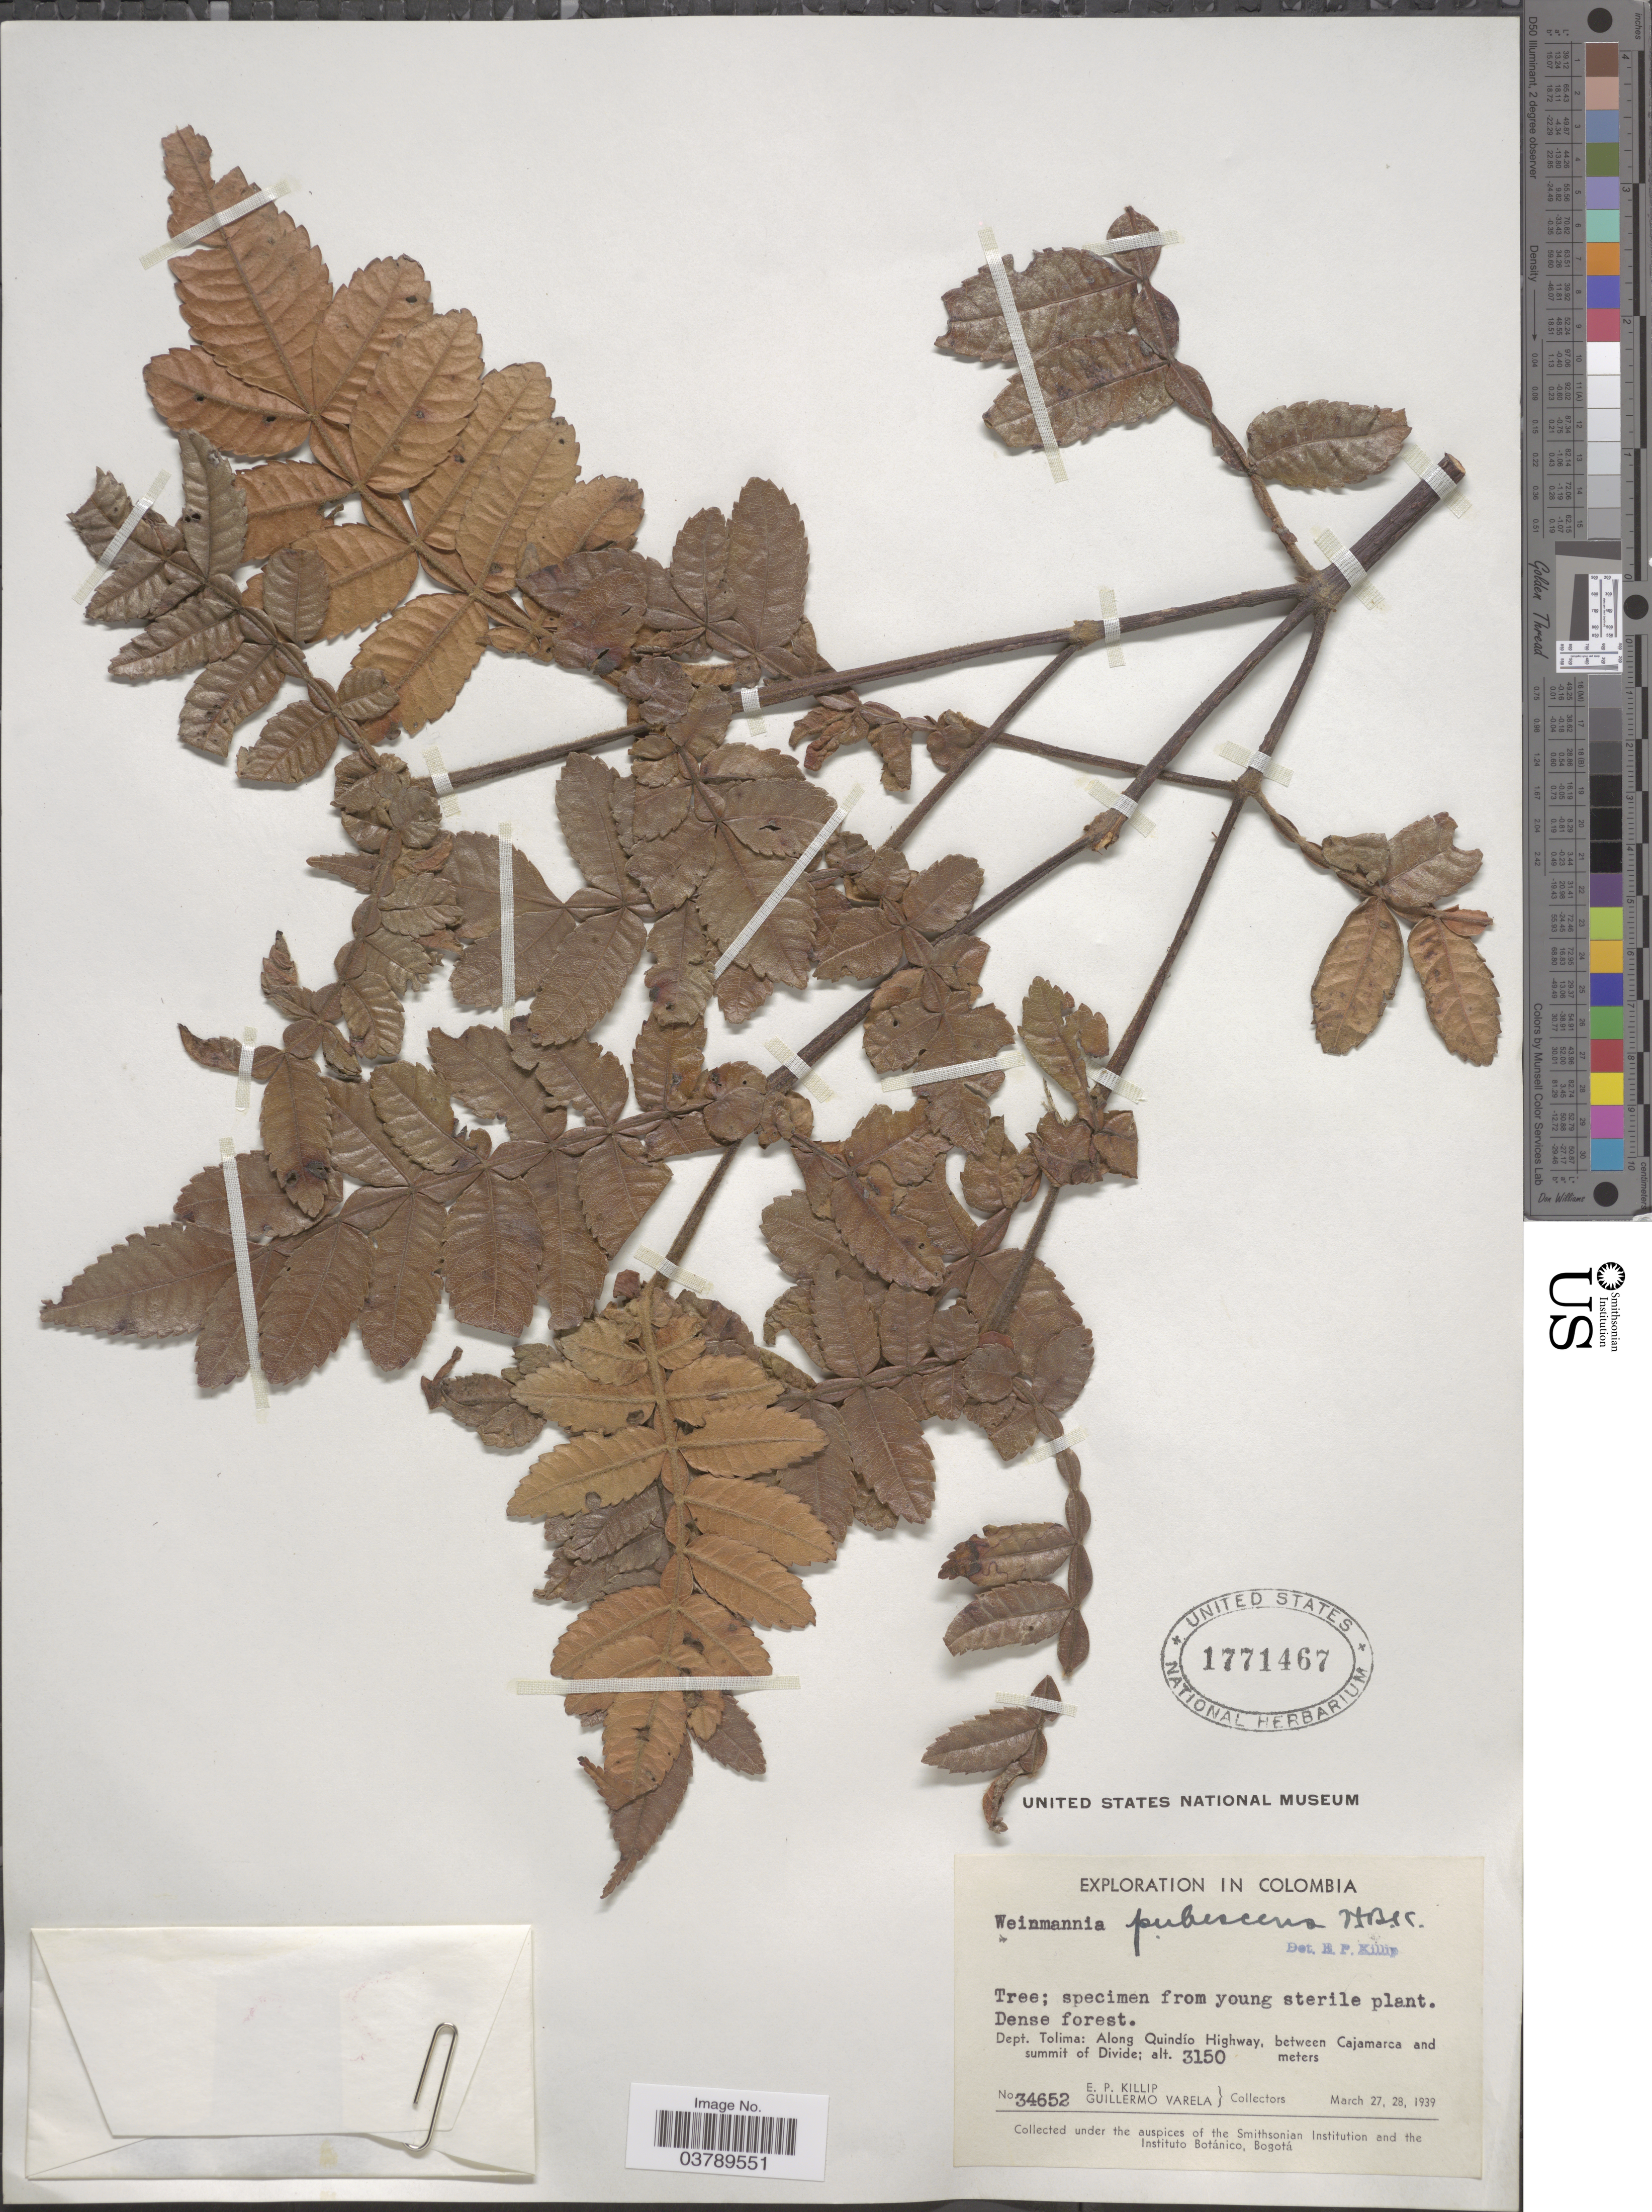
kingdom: Plantae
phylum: Tracheophyta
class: Magnoliopsida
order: Oxalidales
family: Cunoniaceae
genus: Weinmannia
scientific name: Weinmannia pubescens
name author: Kunth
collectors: E. P. Killip & G. Varela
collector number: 34652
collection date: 1939-03-27/1939-03-28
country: Colombia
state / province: Tolima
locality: Dept. Tolima: Along Quindío Highway, between Cajamarca and summit of Divide.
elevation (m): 3150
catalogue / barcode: US 1771467